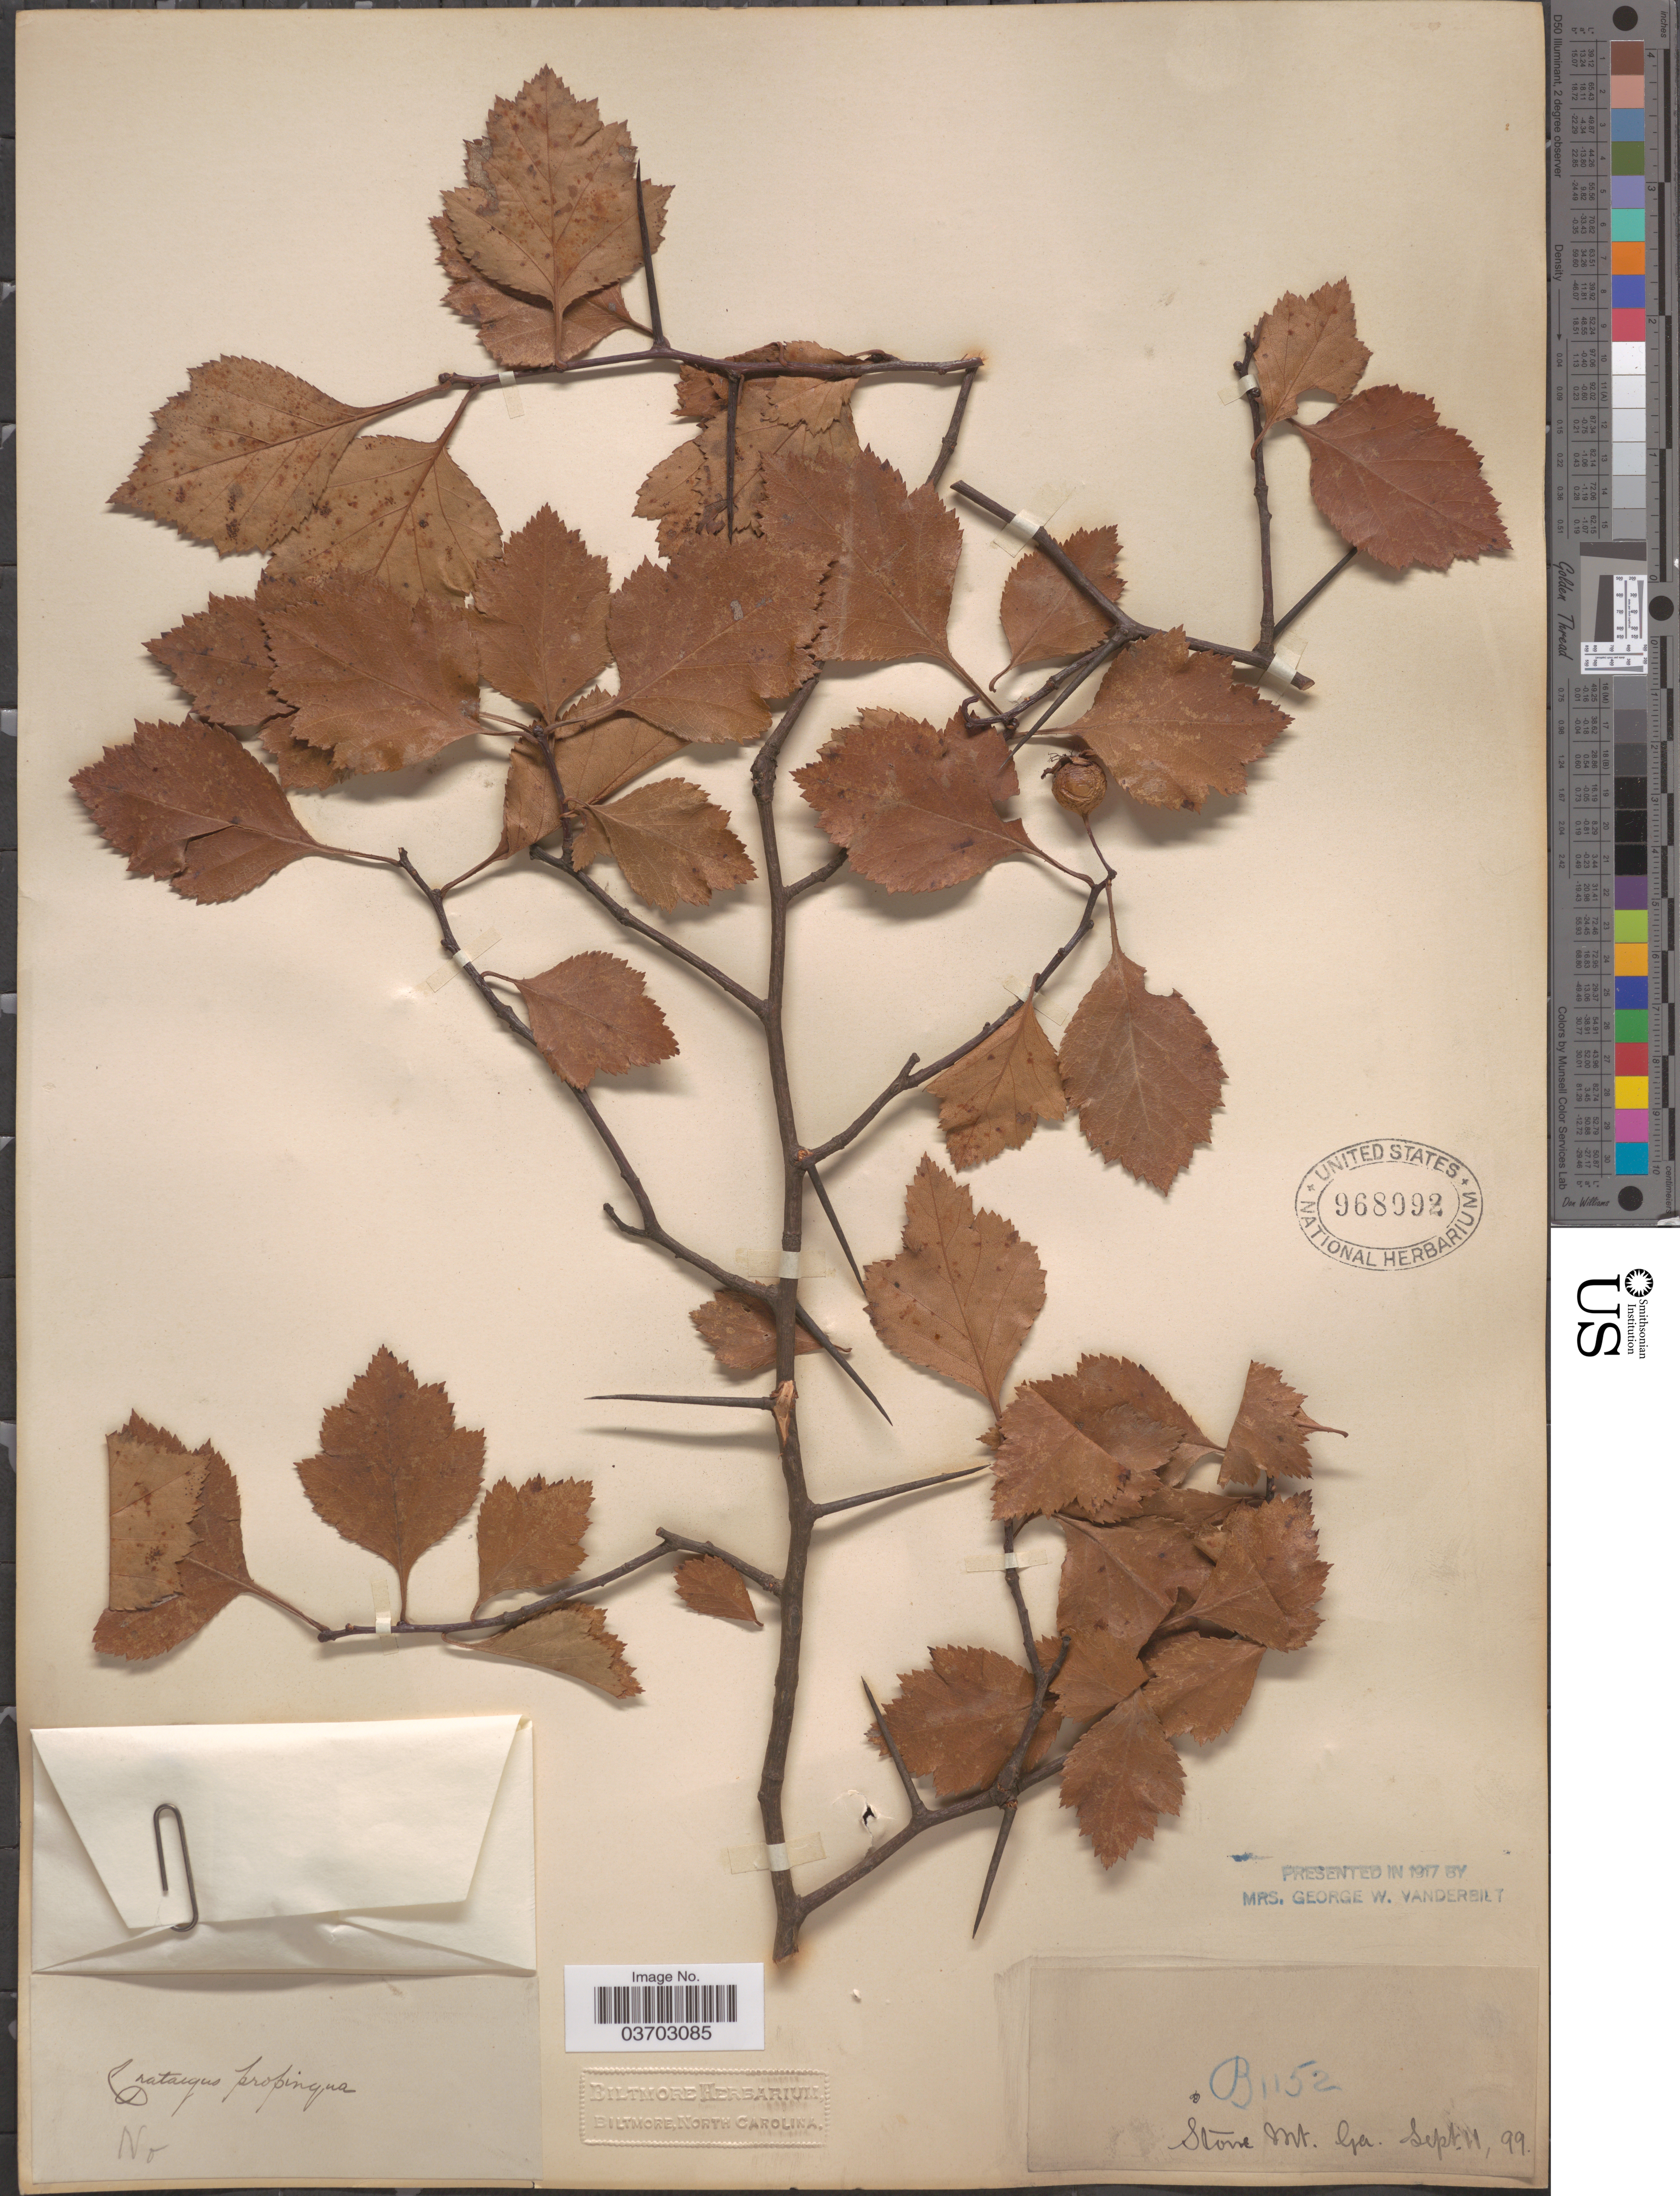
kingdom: Plantae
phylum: Tracheophyta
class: Magnoliopsida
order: Rosales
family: Rosaceae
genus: Crataegus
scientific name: Crataegus sp.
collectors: ex herb. Biltmore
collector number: B1152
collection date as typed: Transcribed d/m/y: 11/9/99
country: United States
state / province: Georgia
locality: Stone Mt.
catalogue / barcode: US 968092